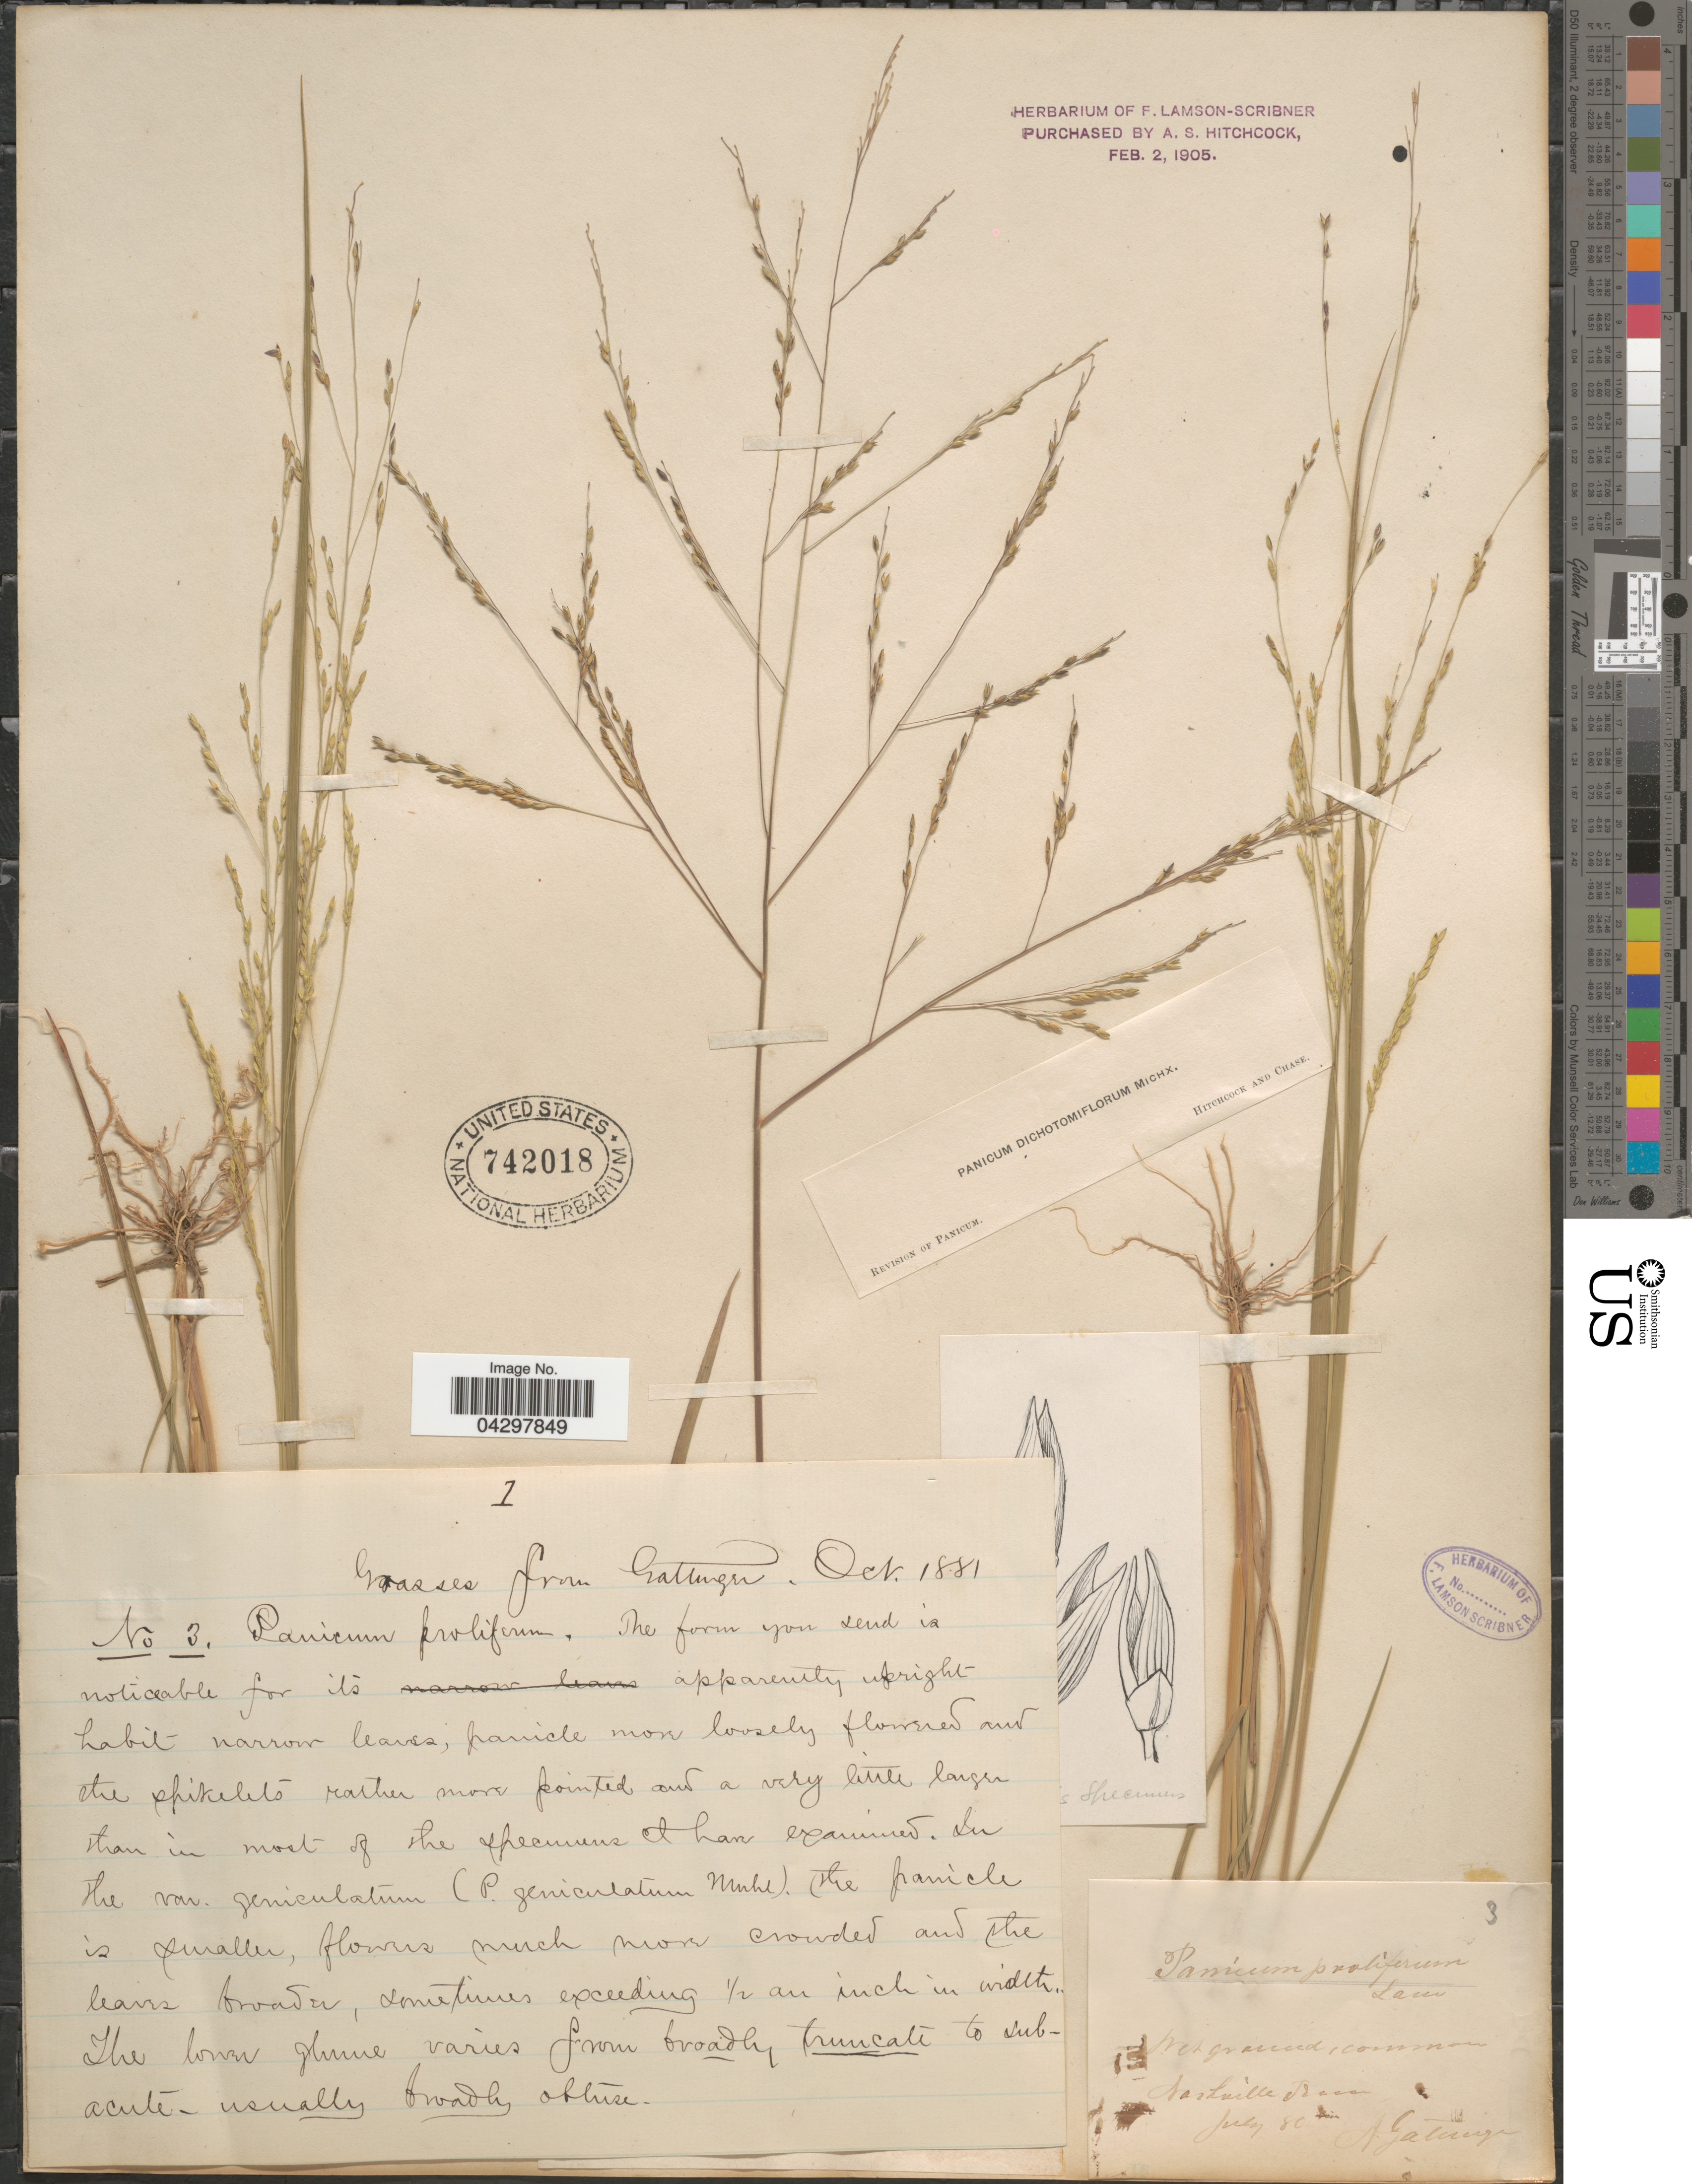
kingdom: Plantae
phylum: Tracheophyta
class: Liliopsida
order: Poales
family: Poaceae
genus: Panicum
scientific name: Panicum dichotomiflorum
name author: Michx.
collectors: A. Gattinger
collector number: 3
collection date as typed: Transcribed d/m/y: /7/80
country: United States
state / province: Tennessee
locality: Nashville.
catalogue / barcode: US 742018